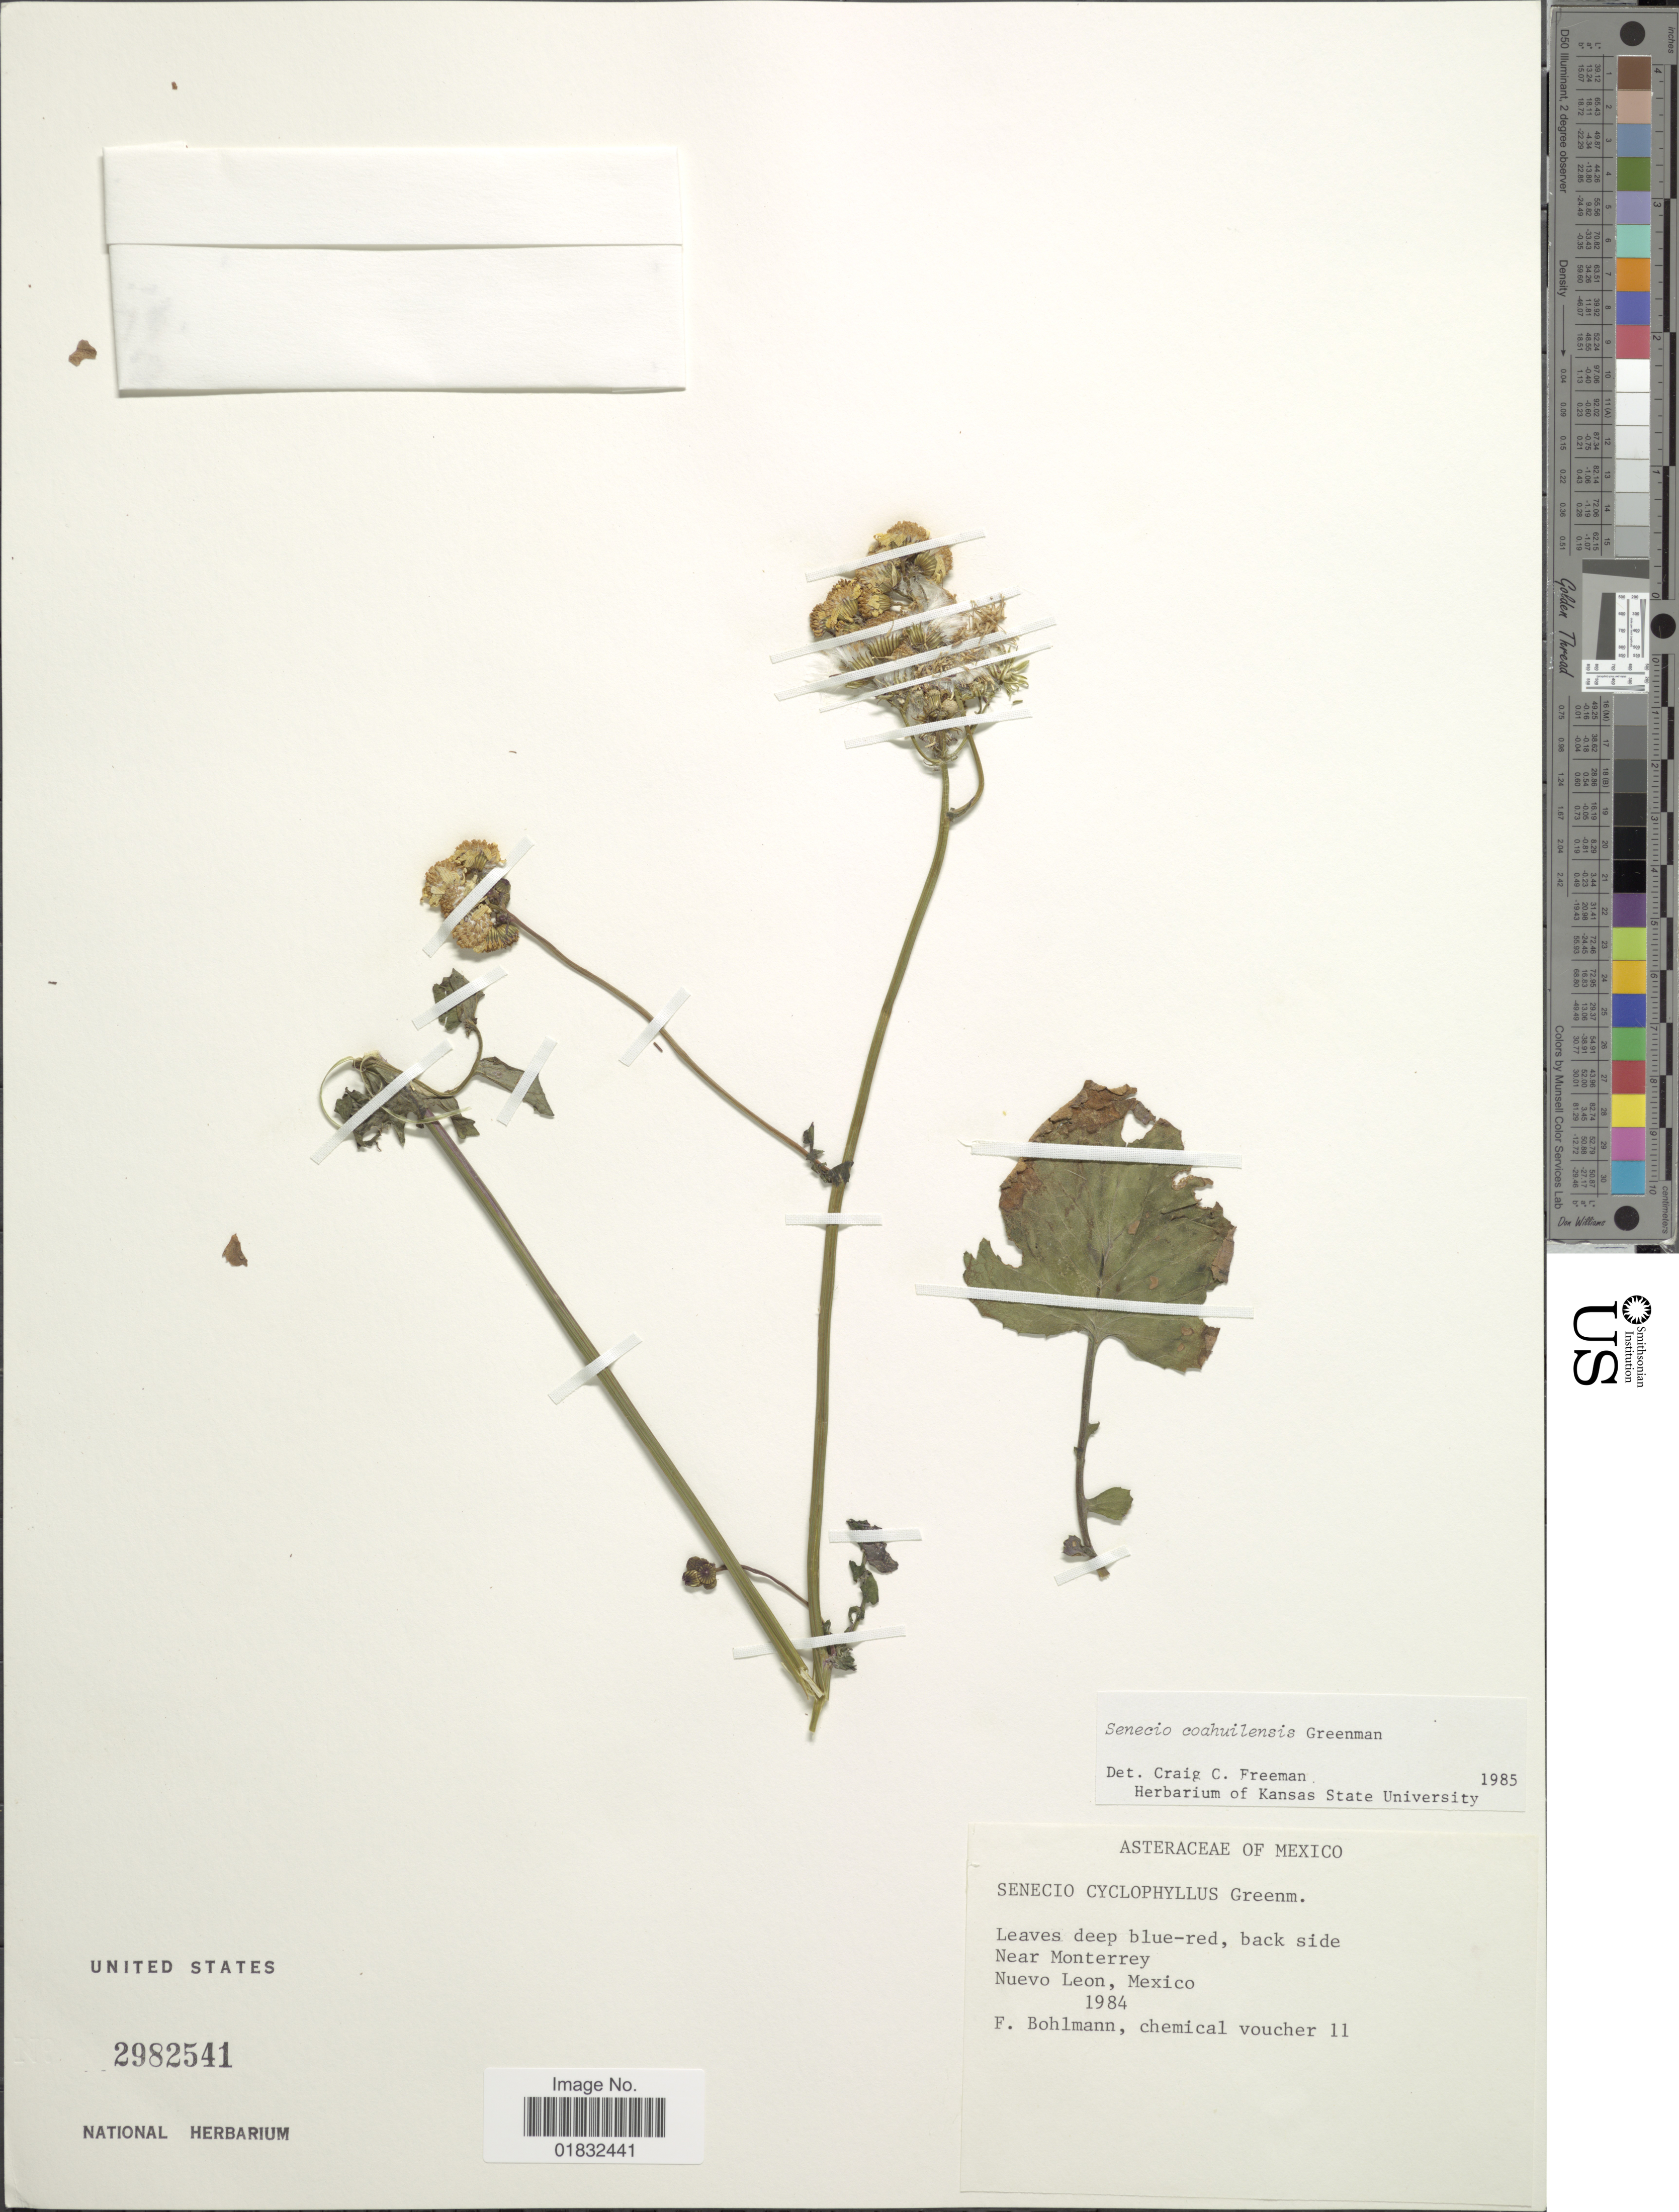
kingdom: Plantae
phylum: Tracheophyta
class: Magnoliopsida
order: Asterales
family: Asteraceae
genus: Packera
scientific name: Packera coahuilensis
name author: (Greenm.) C. Jeffrey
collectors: Bohlmann, F.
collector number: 11?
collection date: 1984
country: Mexico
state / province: Nuevo León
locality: Leaves deep blue-red, back side Near Monterrey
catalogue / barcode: US 2982541